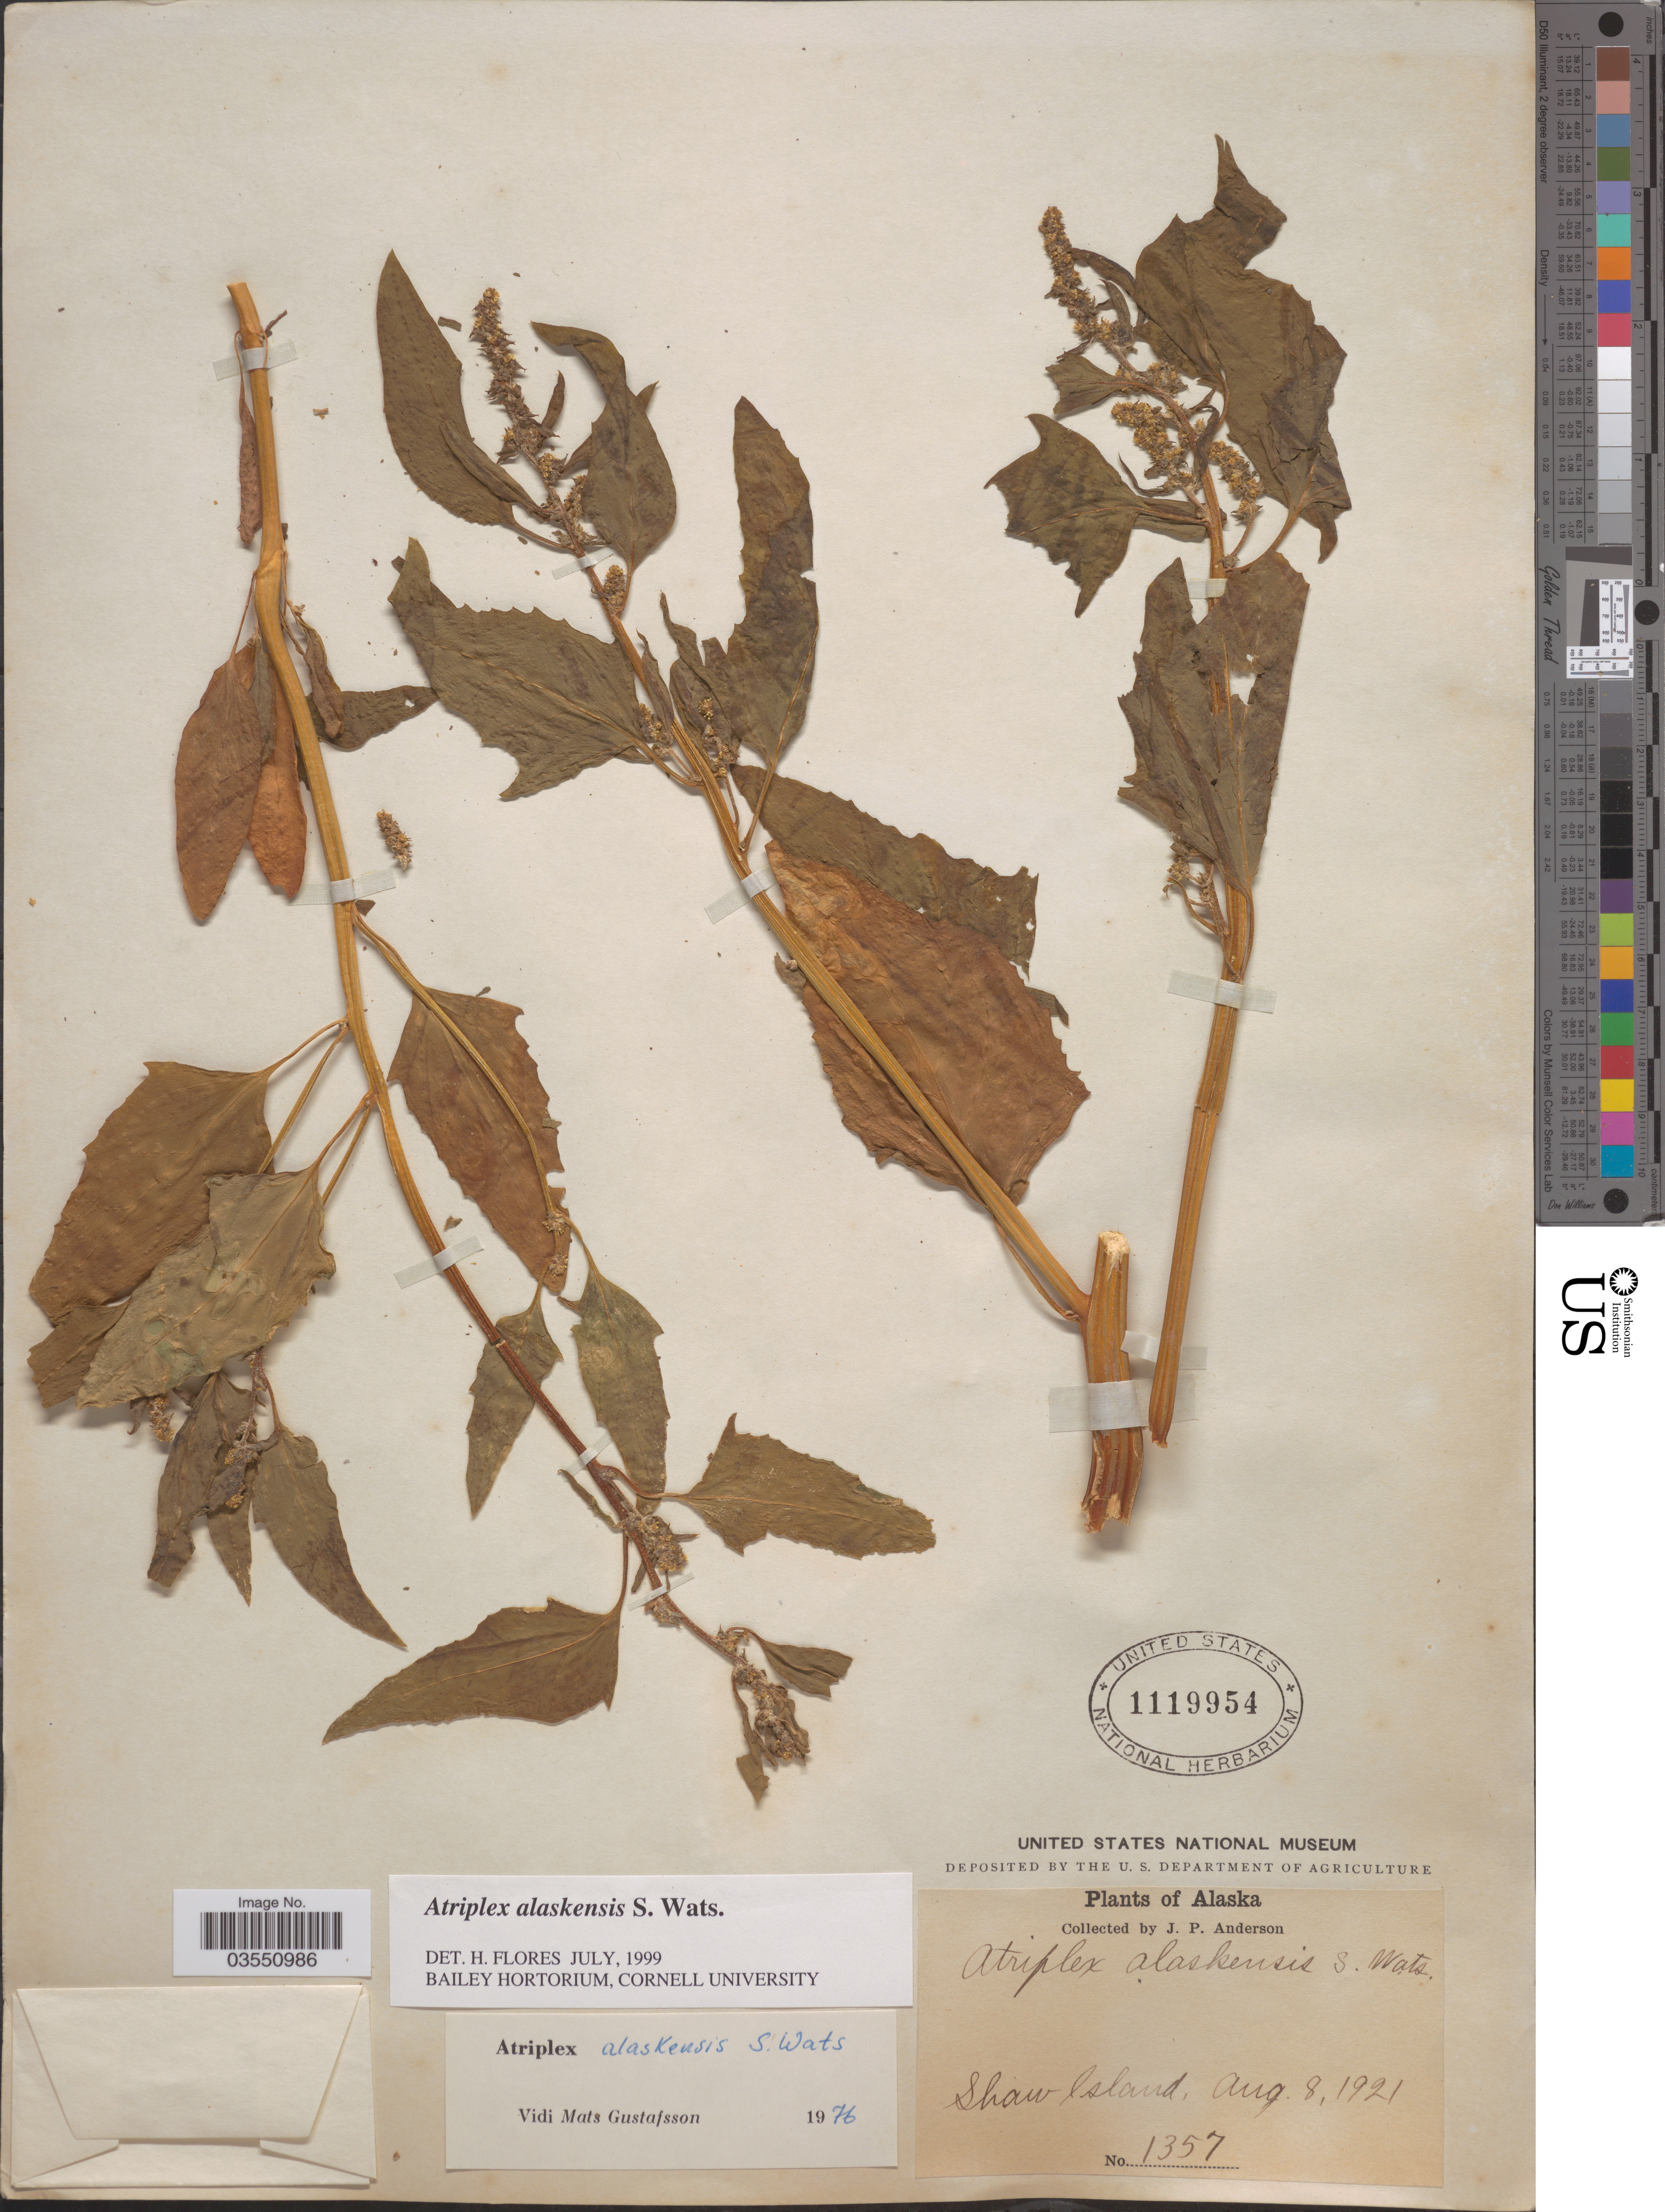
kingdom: Plantae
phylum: Tracheophyta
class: Magnoliopsida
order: Caryophyllales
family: Amaranthaceae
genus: Atriplex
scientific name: Atriplex alaskensis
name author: S. Watson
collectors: J. P. Anderson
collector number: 1357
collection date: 1921-08-08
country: United States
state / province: Alaska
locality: Shaw Island.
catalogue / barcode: US 1119954